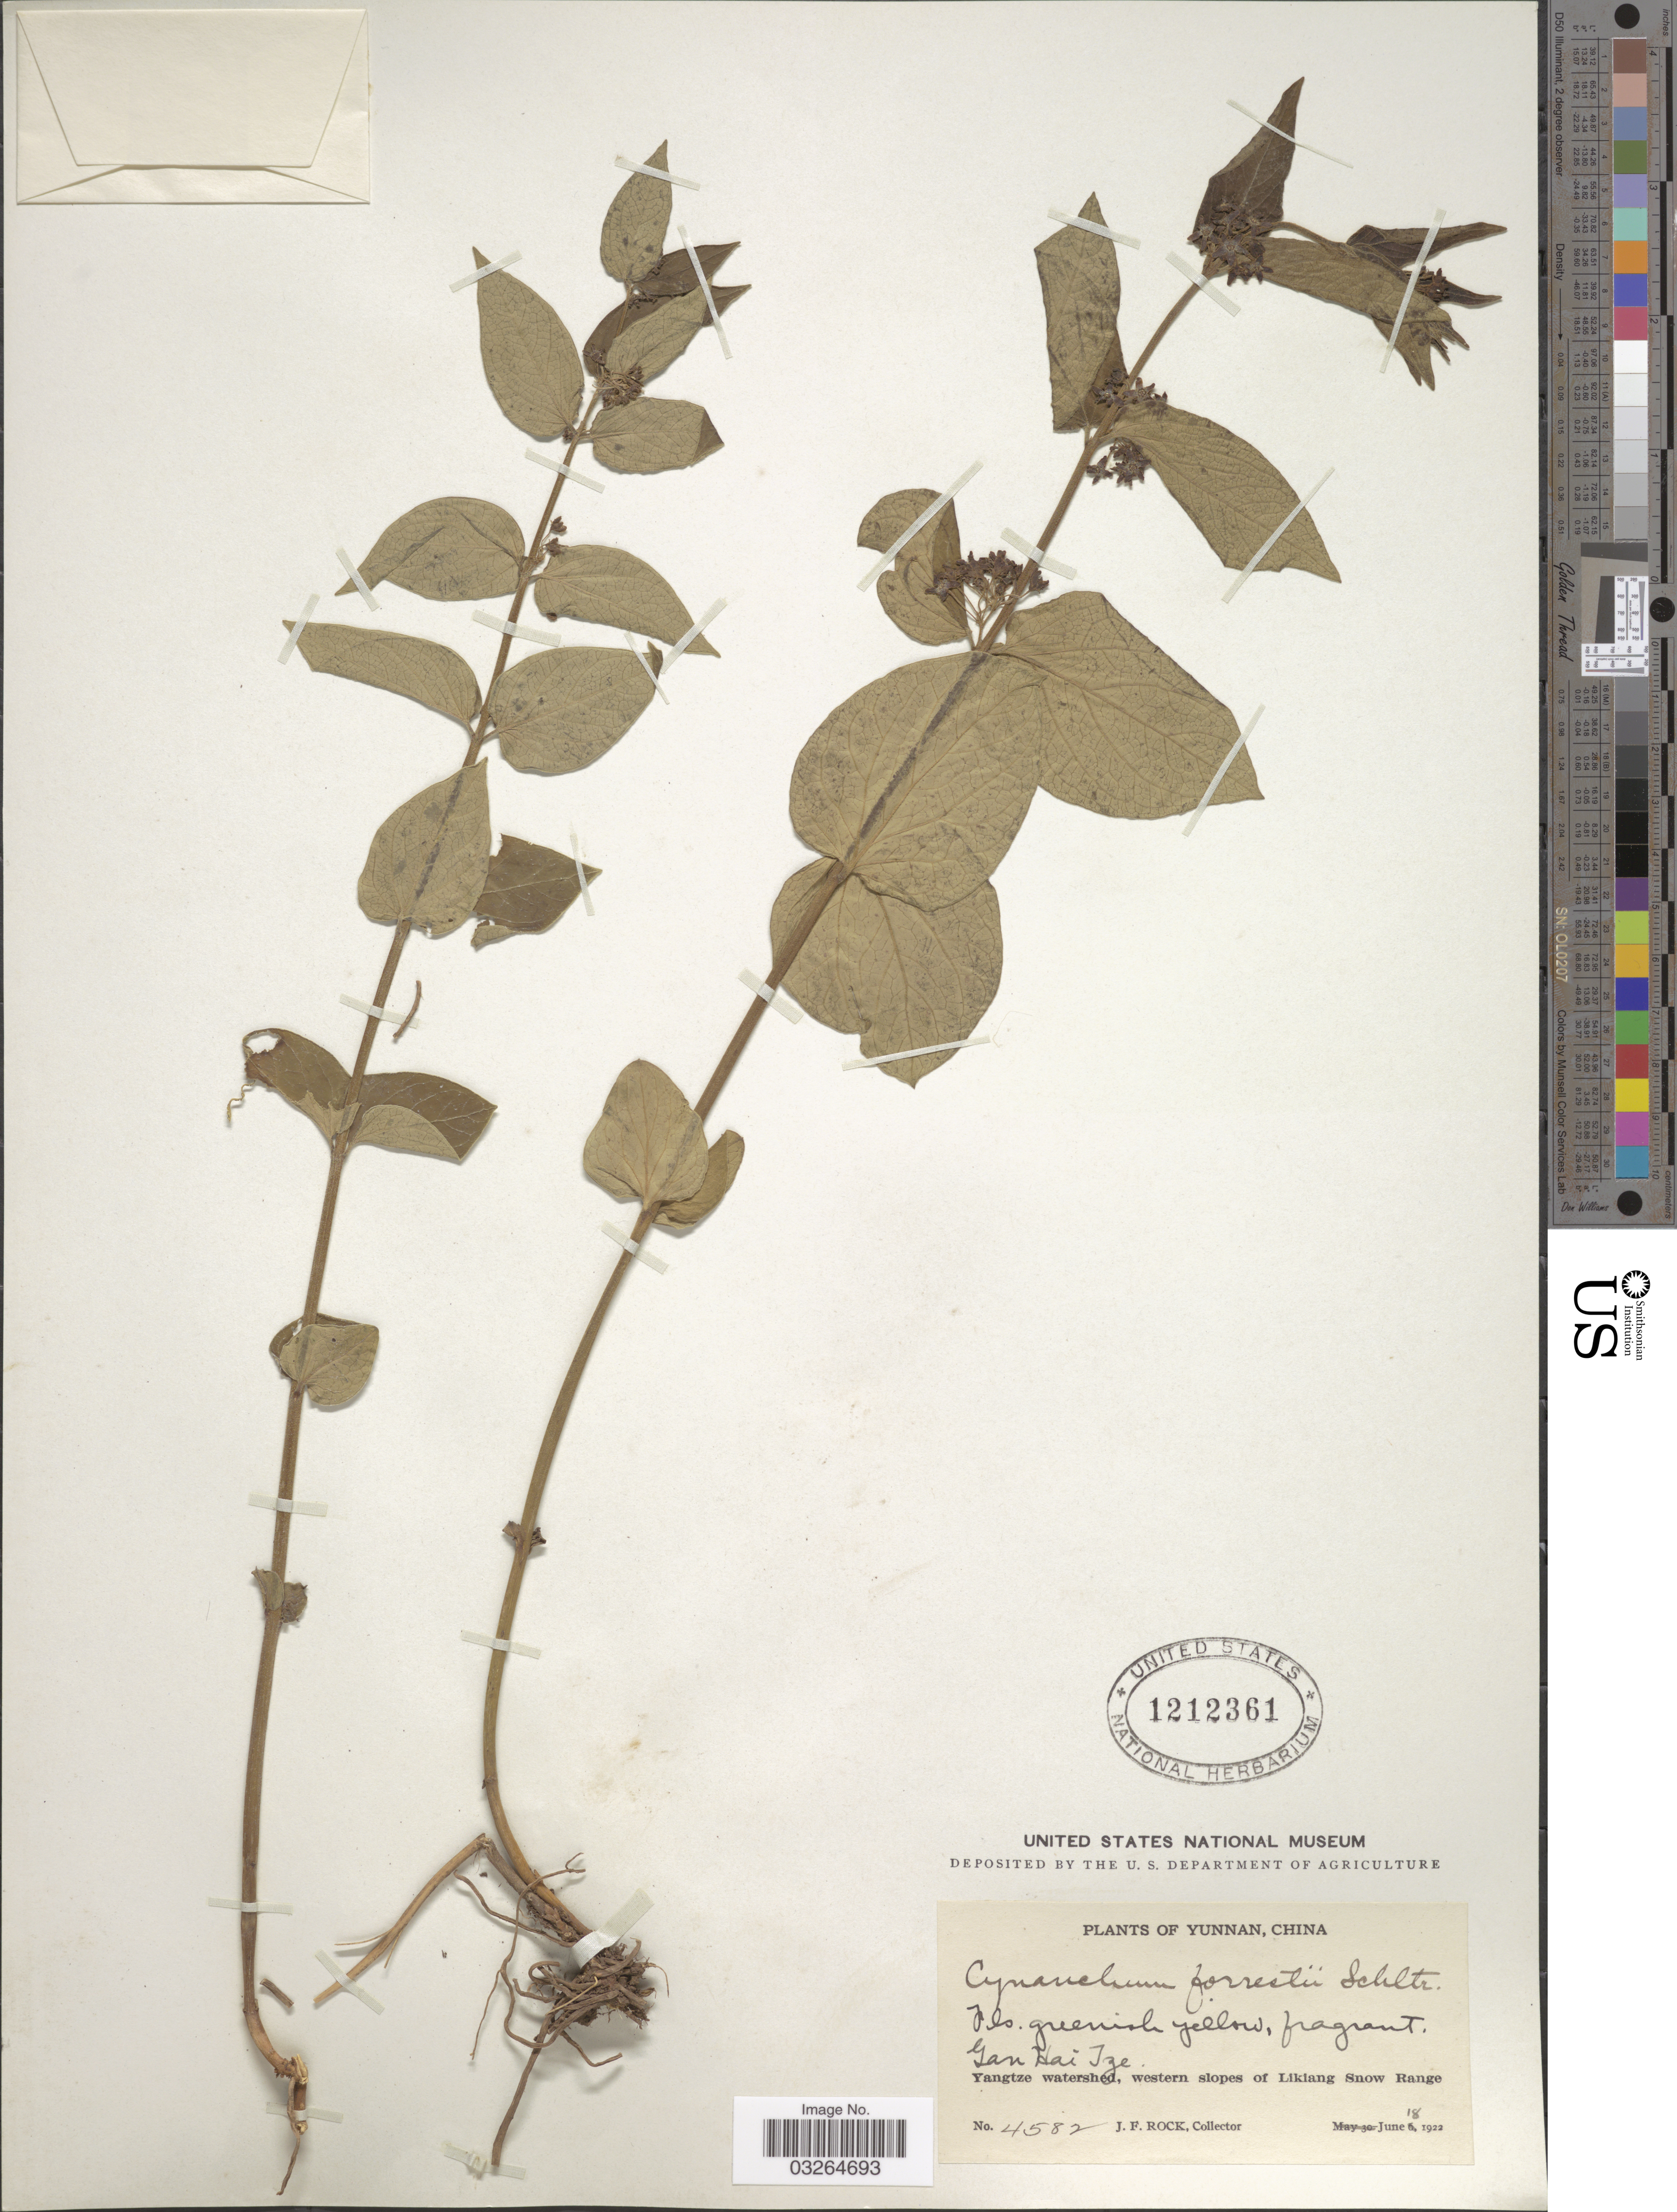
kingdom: Plantae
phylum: Tracheophyta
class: Magnoliopsida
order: Gentianales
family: Apocynaceae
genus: Cynanchum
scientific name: Cynanchum forrestii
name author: Schltr.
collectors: J. Rock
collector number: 4582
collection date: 1922-06-18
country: China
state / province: Yunnan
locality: Yan Hai Ize. Yangtze watershed, western slopes of Likiang Snow Range.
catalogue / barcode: US 1212361